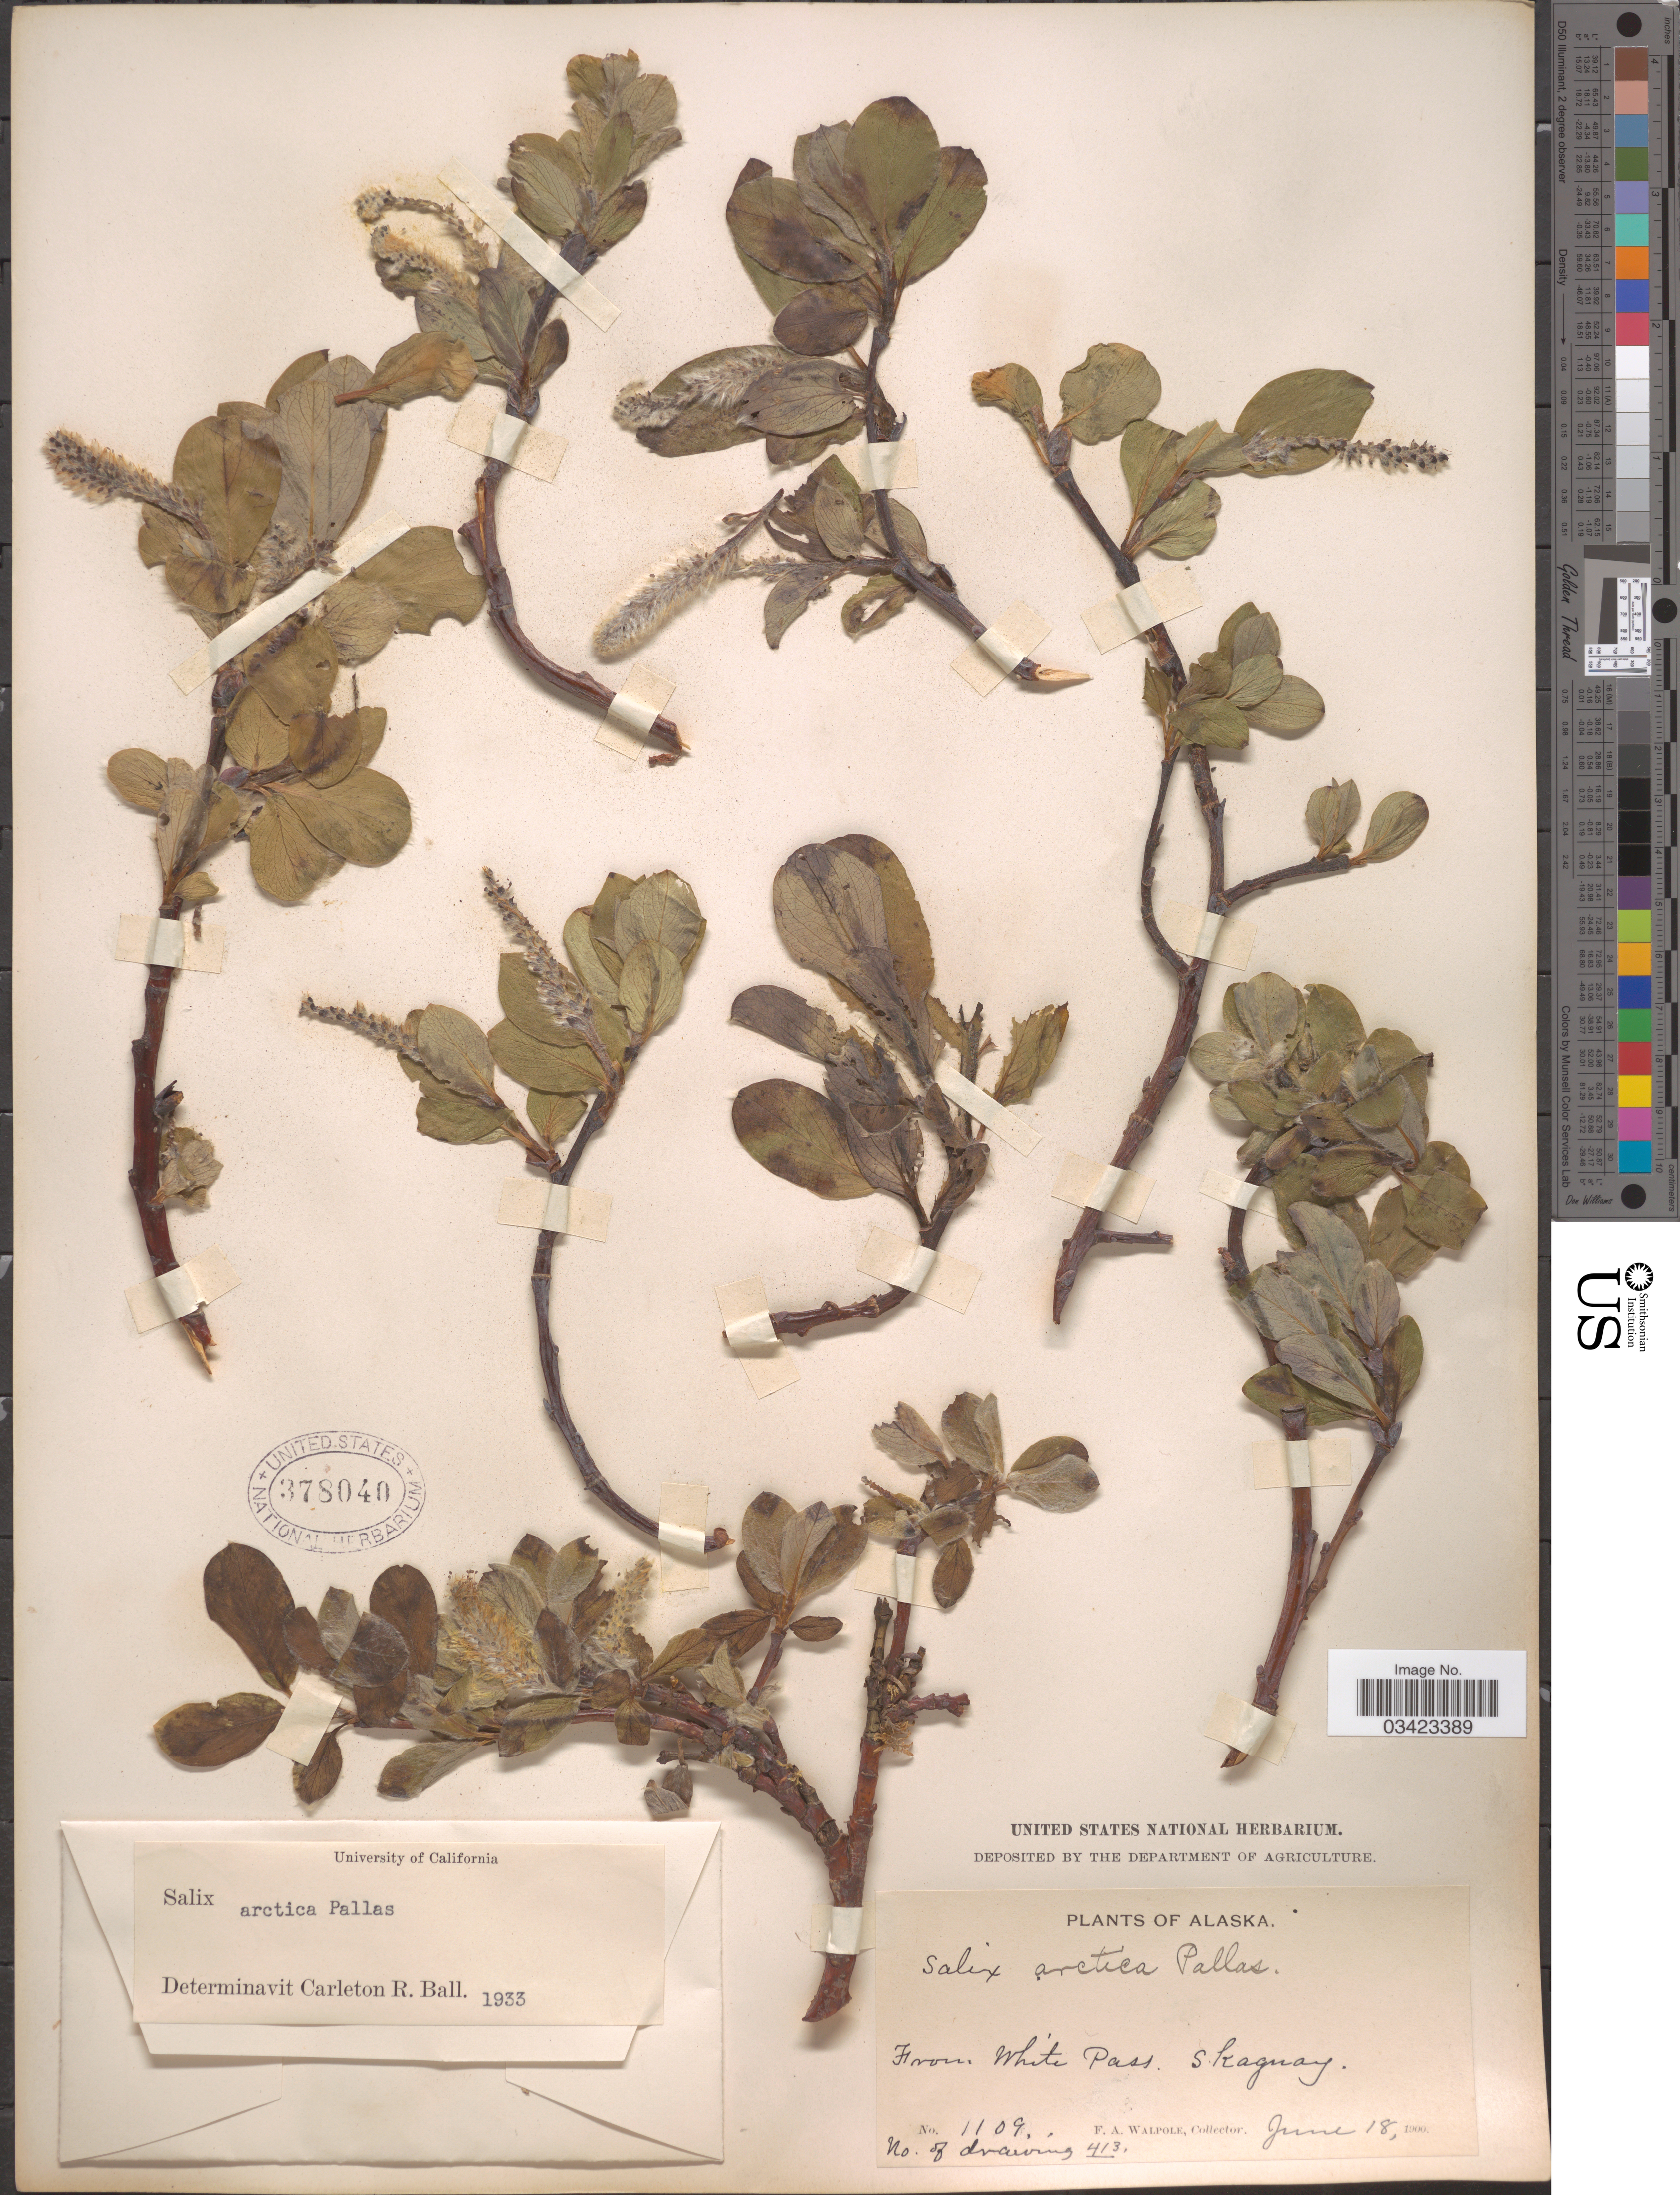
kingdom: Plantae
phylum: Tracheophyta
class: Magnoliopsida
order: Malpighiales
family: Salicaceae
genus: Salix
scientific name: Salix arctica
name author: Pall.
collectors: F. Walpole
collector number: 1109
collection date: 1900-06-18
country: United States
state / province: Alaska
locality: From White Pass. Skagway.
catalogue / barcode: US 378040